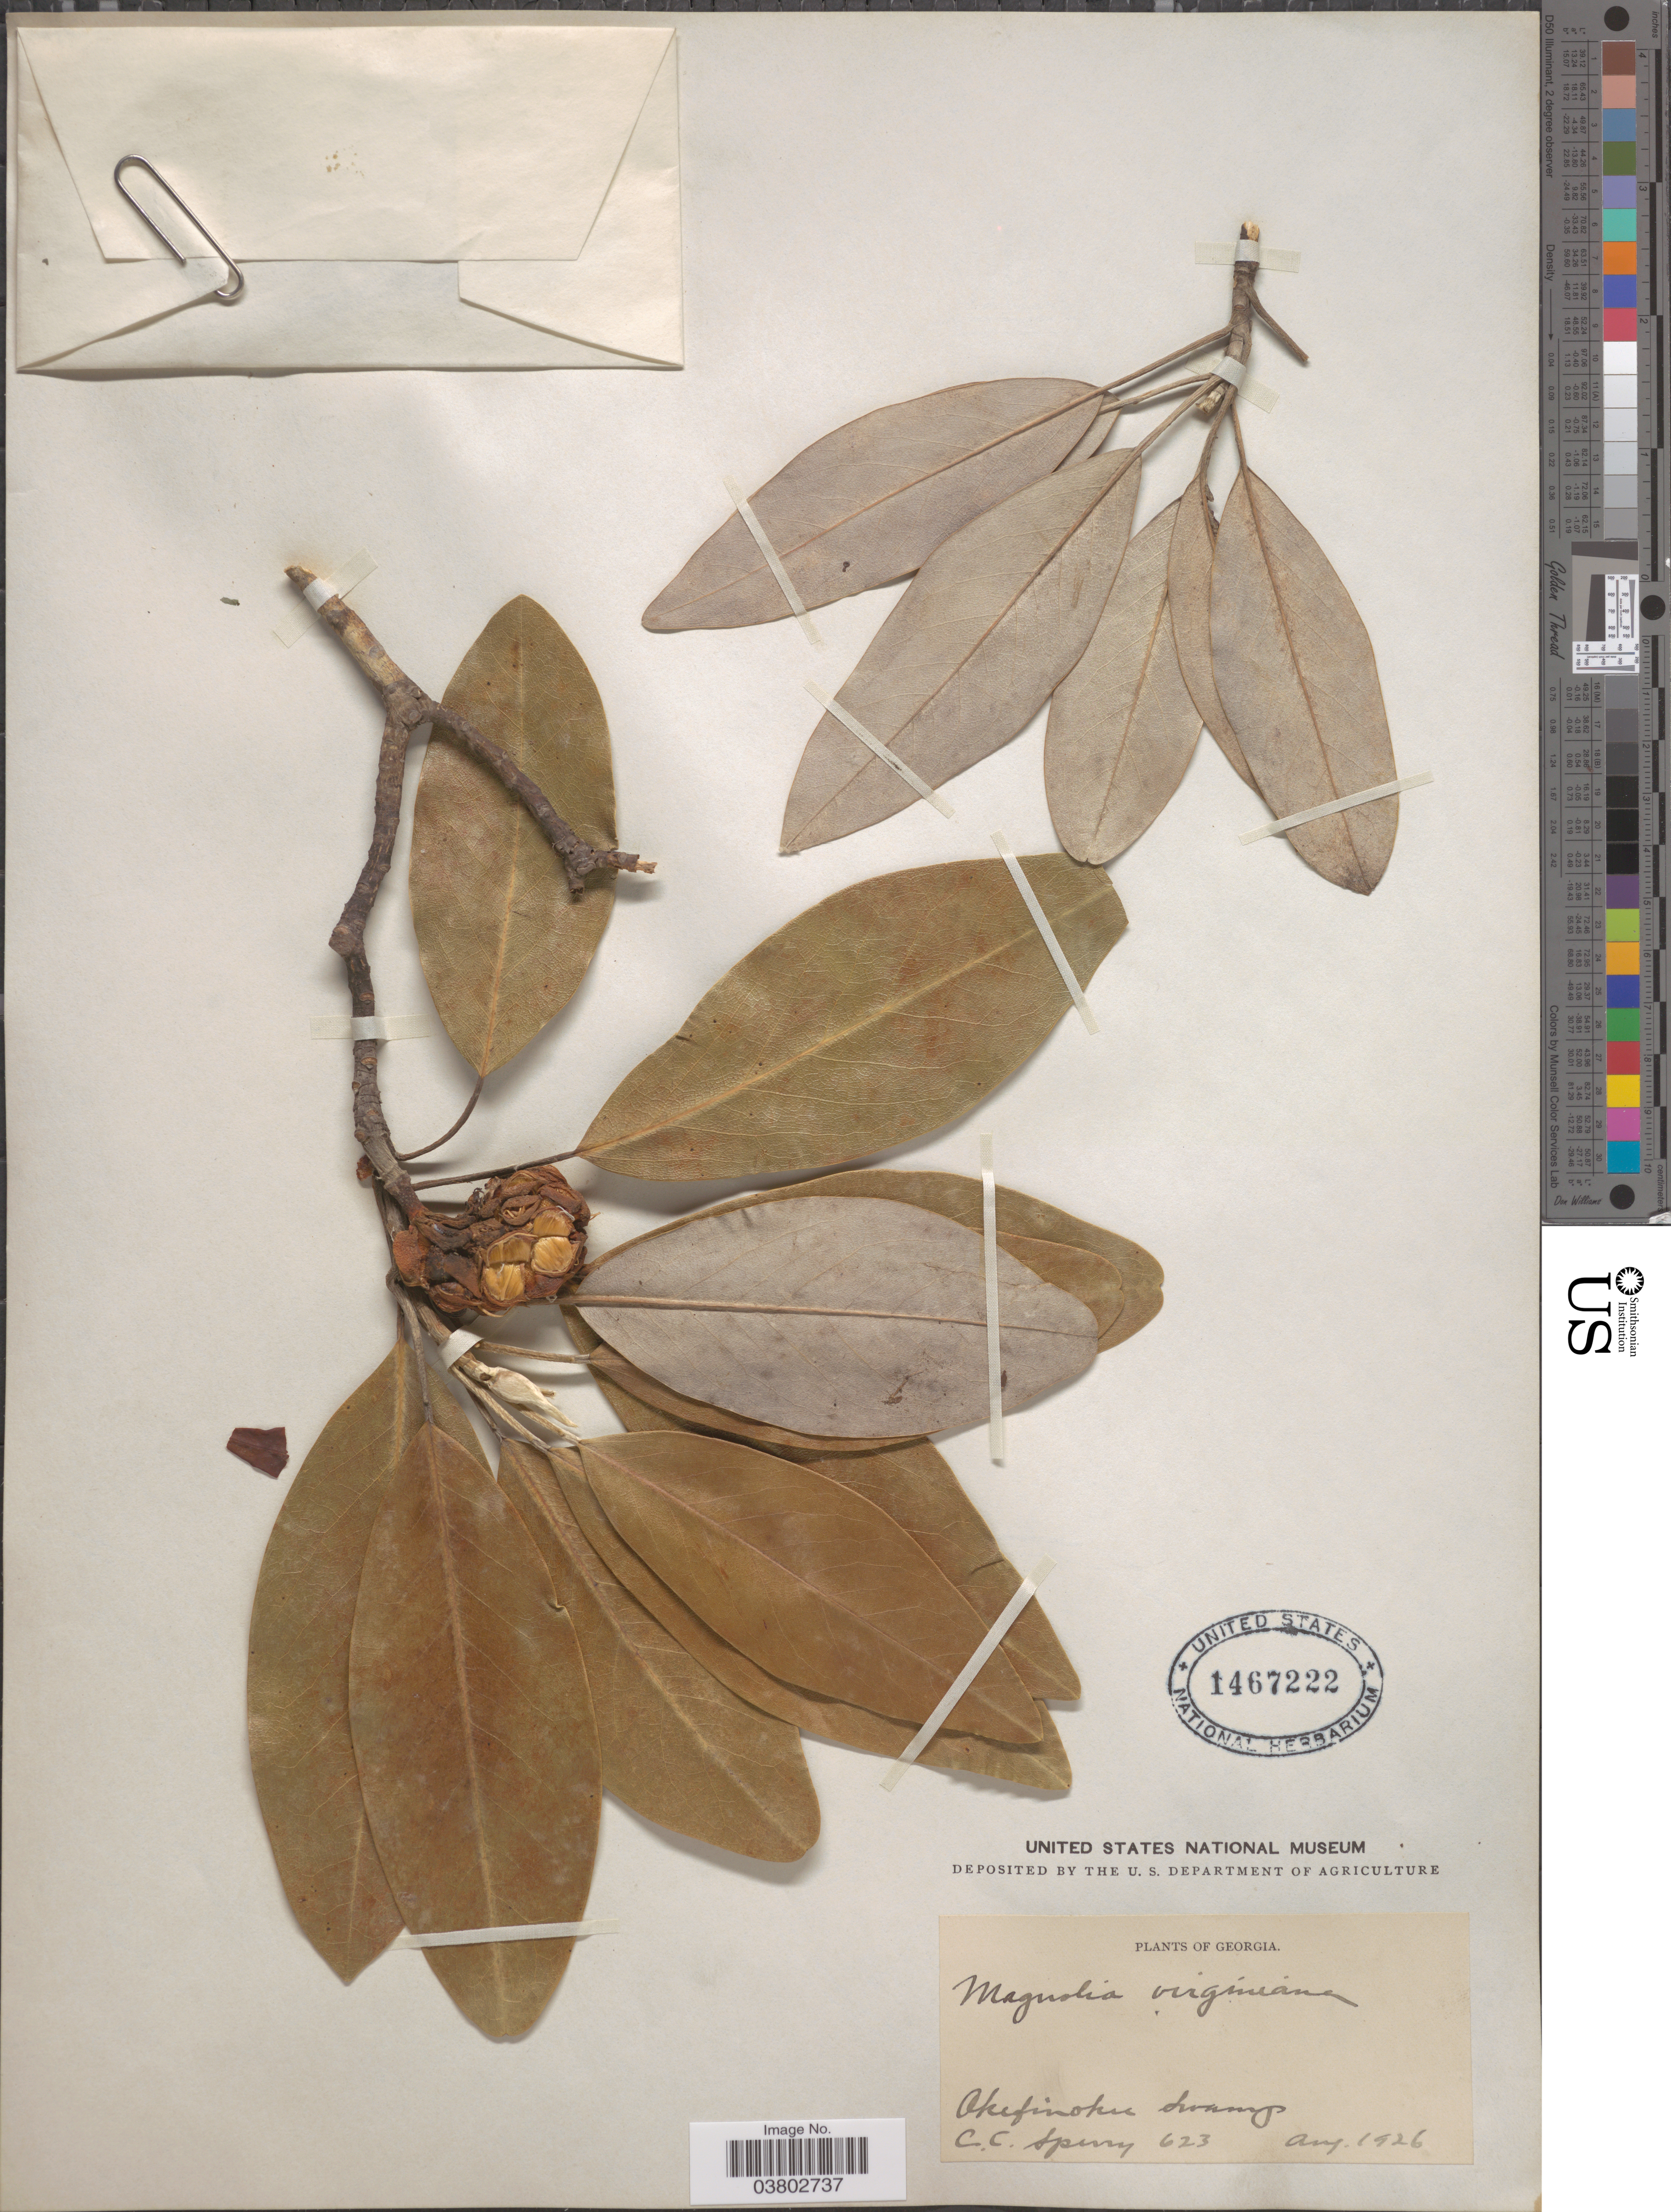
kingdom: Plantae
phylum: Tracheophyta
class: Magnoliopsida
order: Magnoliales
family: Magnoliaceae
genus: Magnolia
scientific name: Magnolia virginiana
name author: L.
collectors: C. C. Sperry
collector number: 623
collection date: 1926-08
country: United States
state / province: Georgia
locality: Okefinokee Swamp.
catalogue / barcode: US 1467222